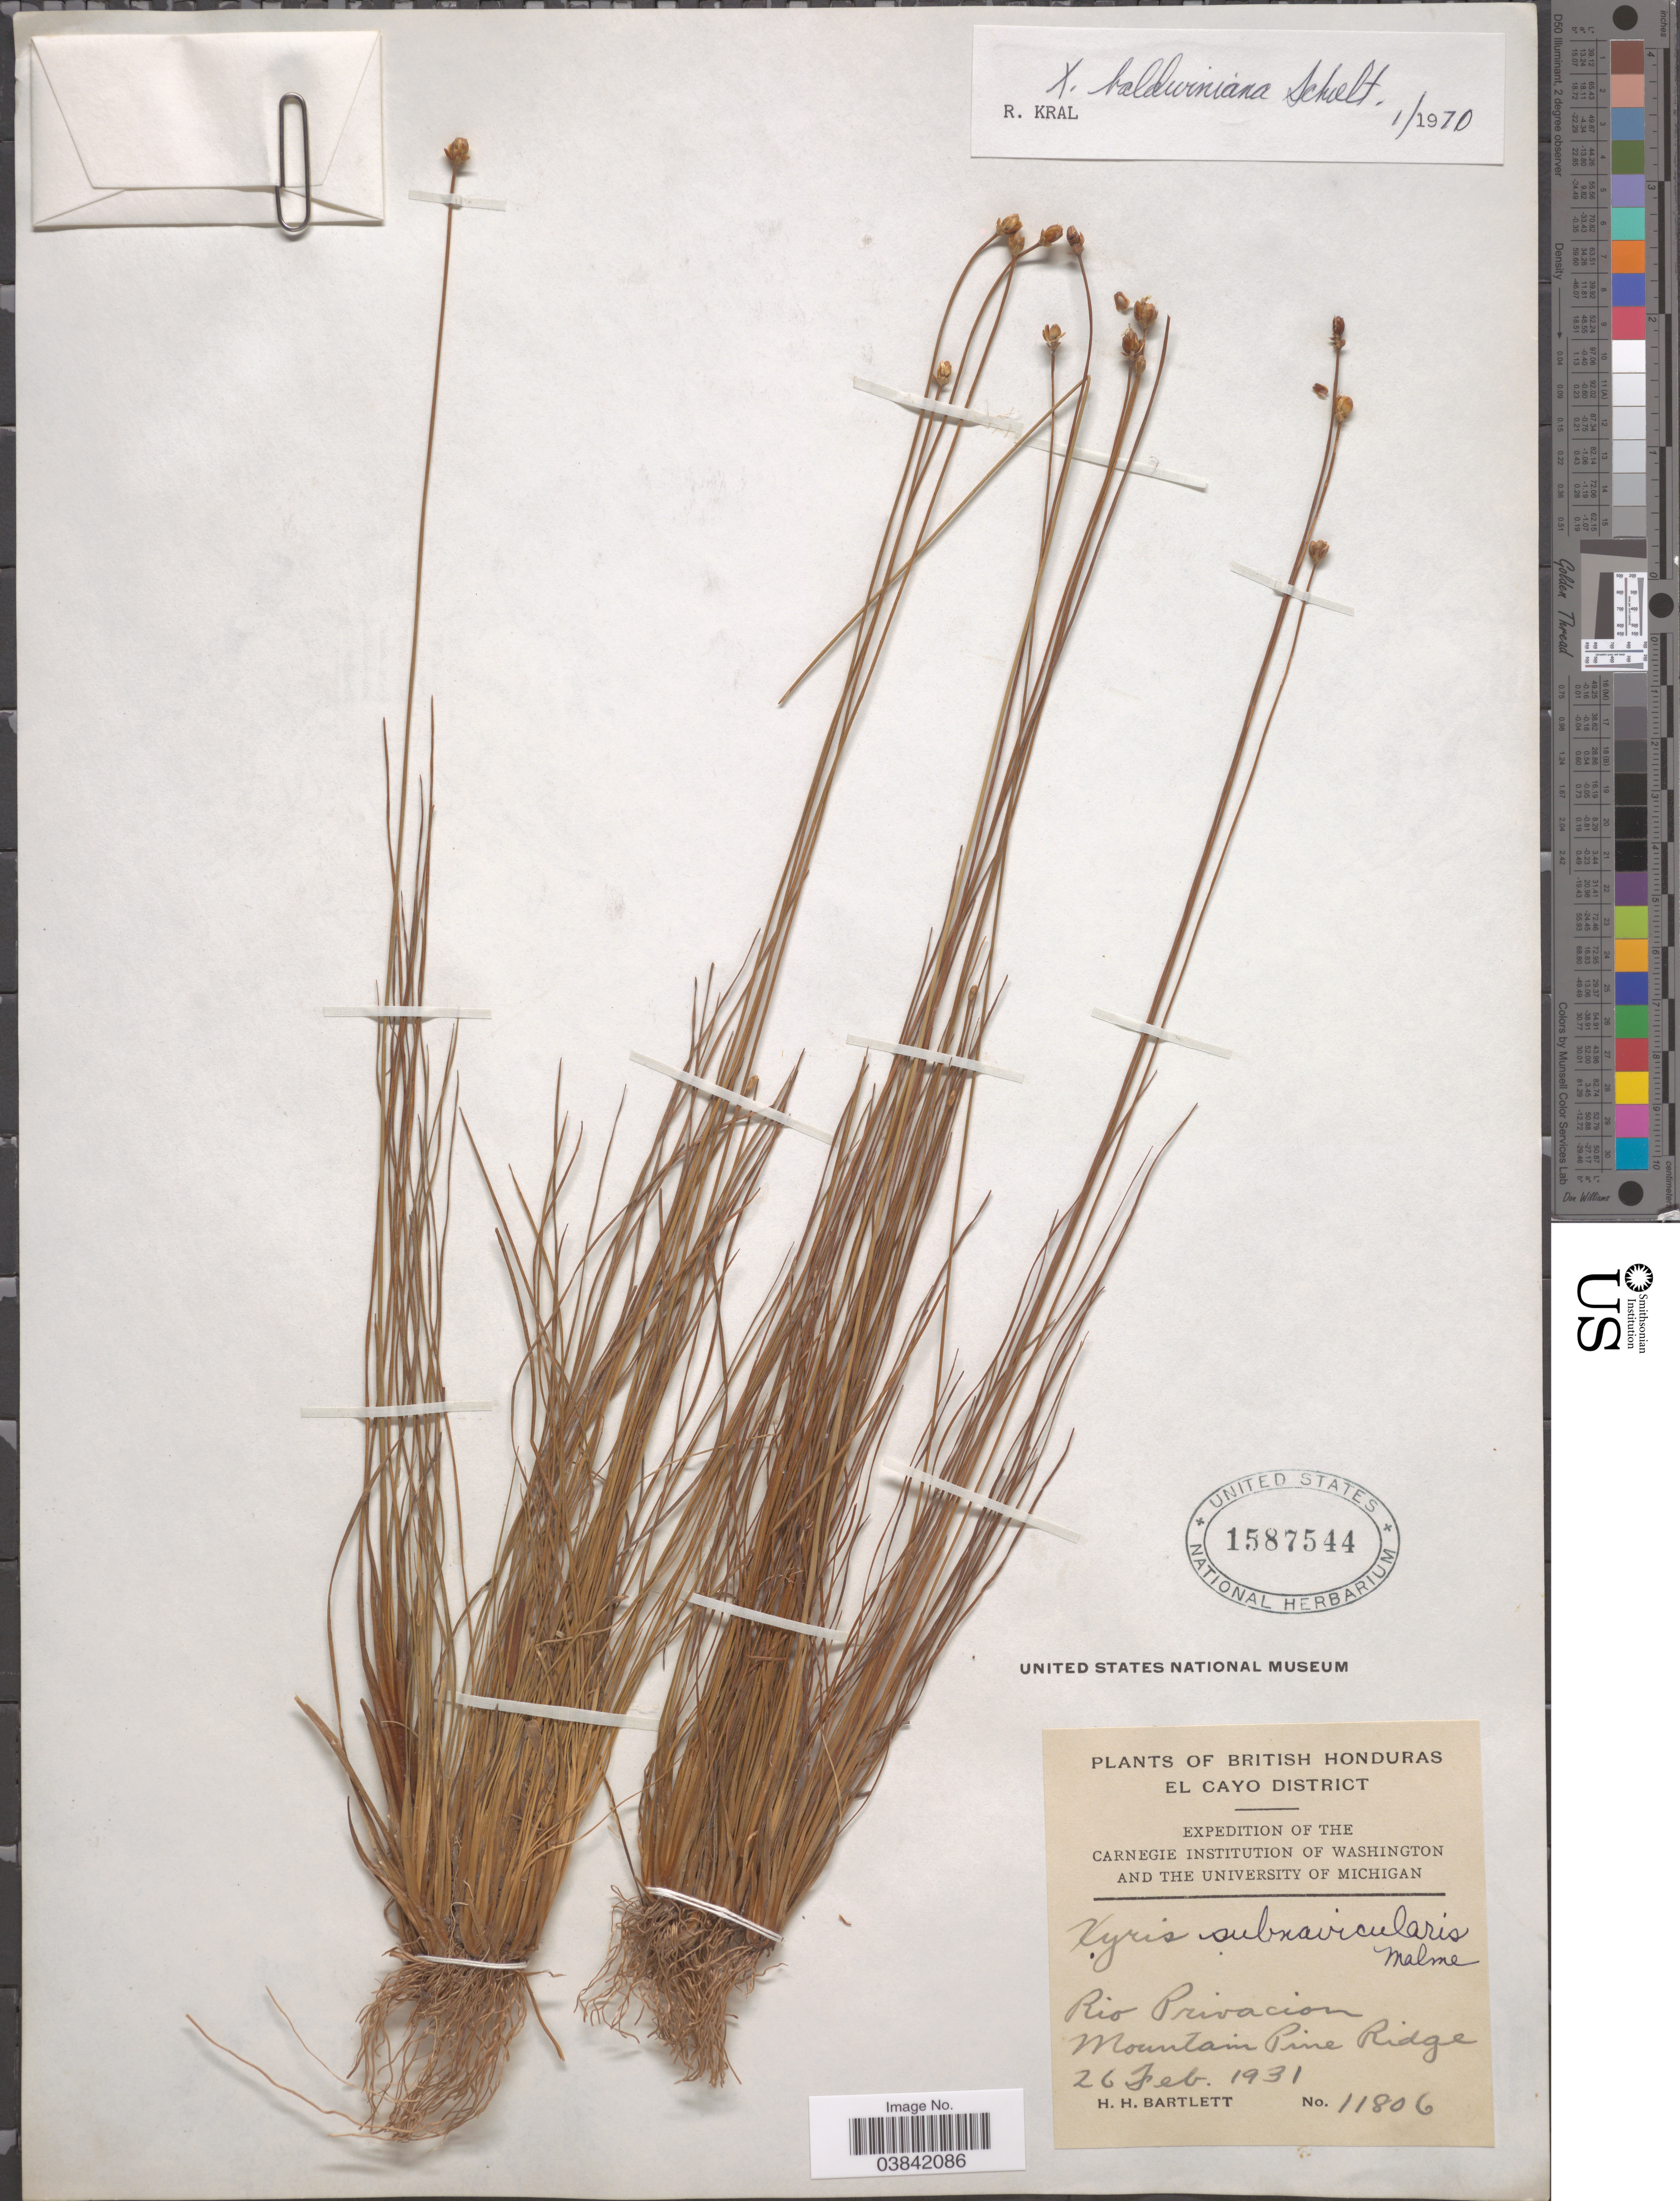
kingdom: Plantae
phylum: Tracheophyta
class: Liliopsida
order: Poales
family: Xyridaceae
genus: Xyris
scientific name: Xyris baldwiniana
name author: Schult.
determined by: Naczi, R. F. C.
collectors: H. H. Bartlett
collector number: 11806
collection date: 1931-02-26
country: Belize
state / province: Cayo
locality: British Honduras. El Cayo District. Rio Privacion, Mountain Pine Ridge.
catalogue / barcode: US 1587544